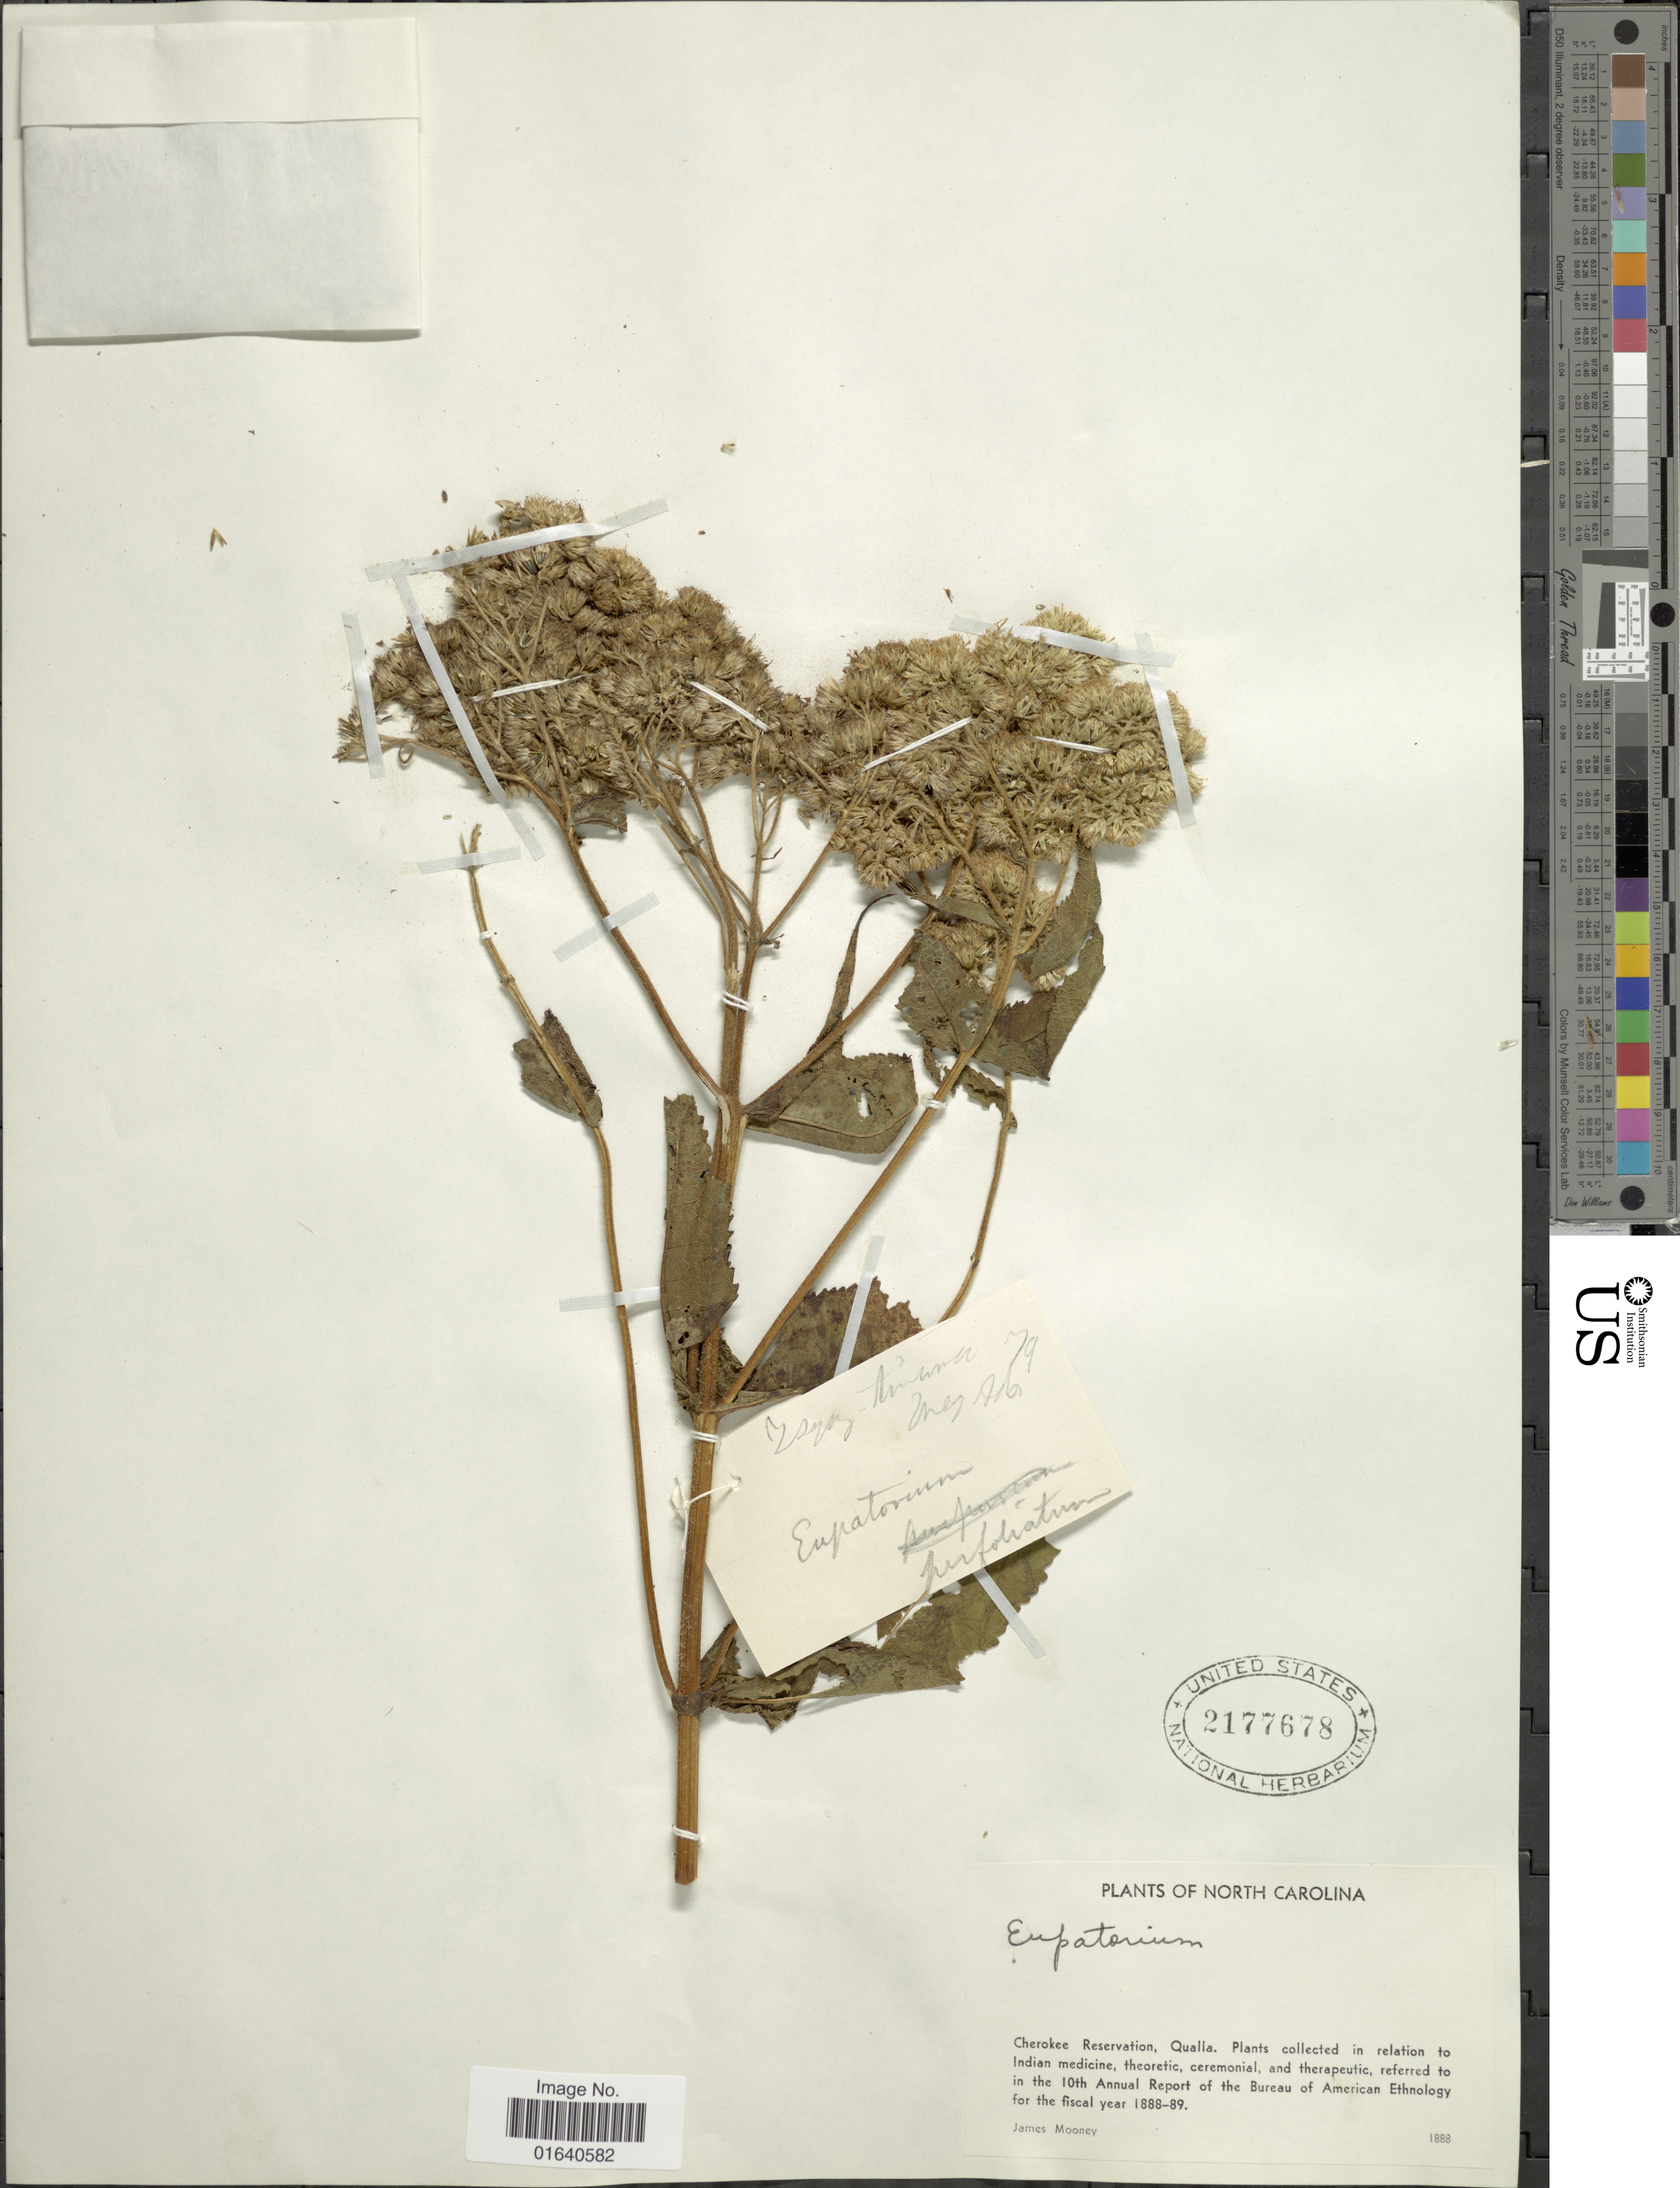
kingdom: Plantae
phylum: Tracheophyta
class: Magnoliopsida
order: Asterales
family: Asteraceae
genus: Eupatorium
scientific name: Eupatorium sp.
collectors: J. Mooney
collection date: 1888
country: United States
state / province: North Carolina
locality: Cherokee Reservation, Quealla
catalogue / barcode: US 2177678